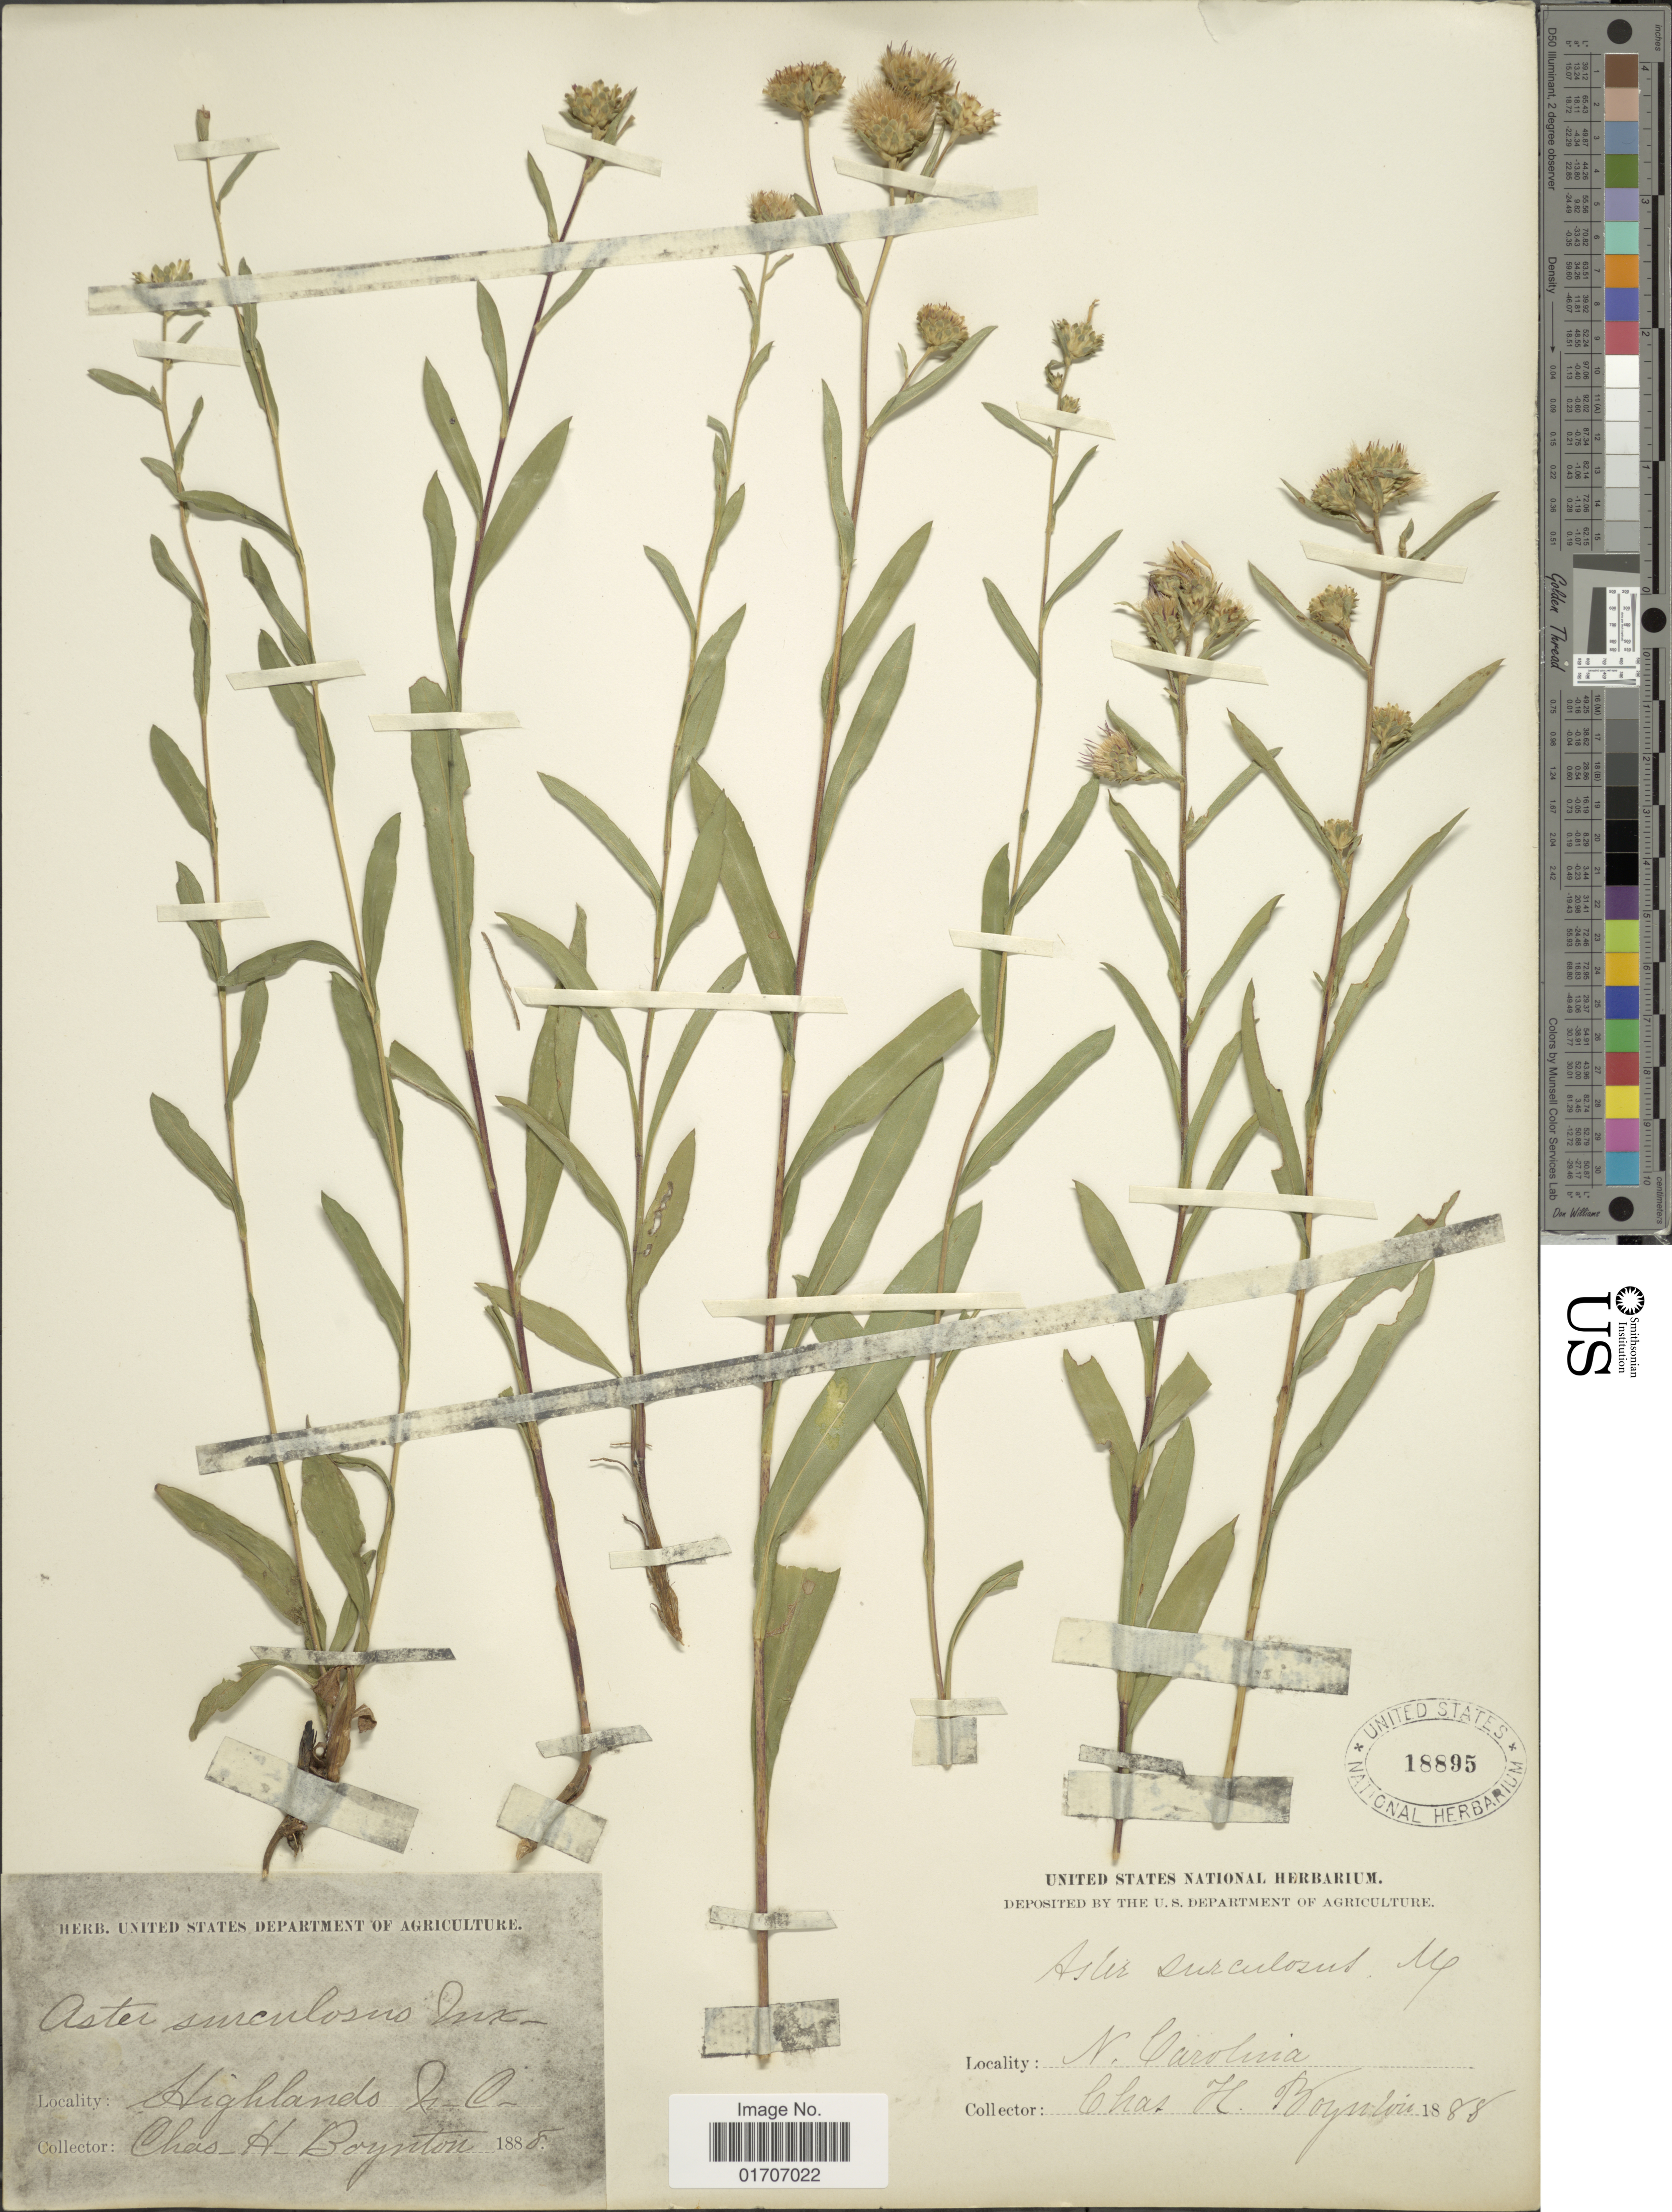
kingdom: Plantae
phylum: Tracheophyta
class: Magnoliopsida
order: Asterales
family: Asteraceae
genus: Eurybia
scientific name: Eurybia surculosa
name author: (Michx.) G.L. Nesom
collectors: C. Boynton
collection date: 1888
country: United States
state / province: North Carolina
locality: Highlands, N.C.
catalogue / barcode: US 18895